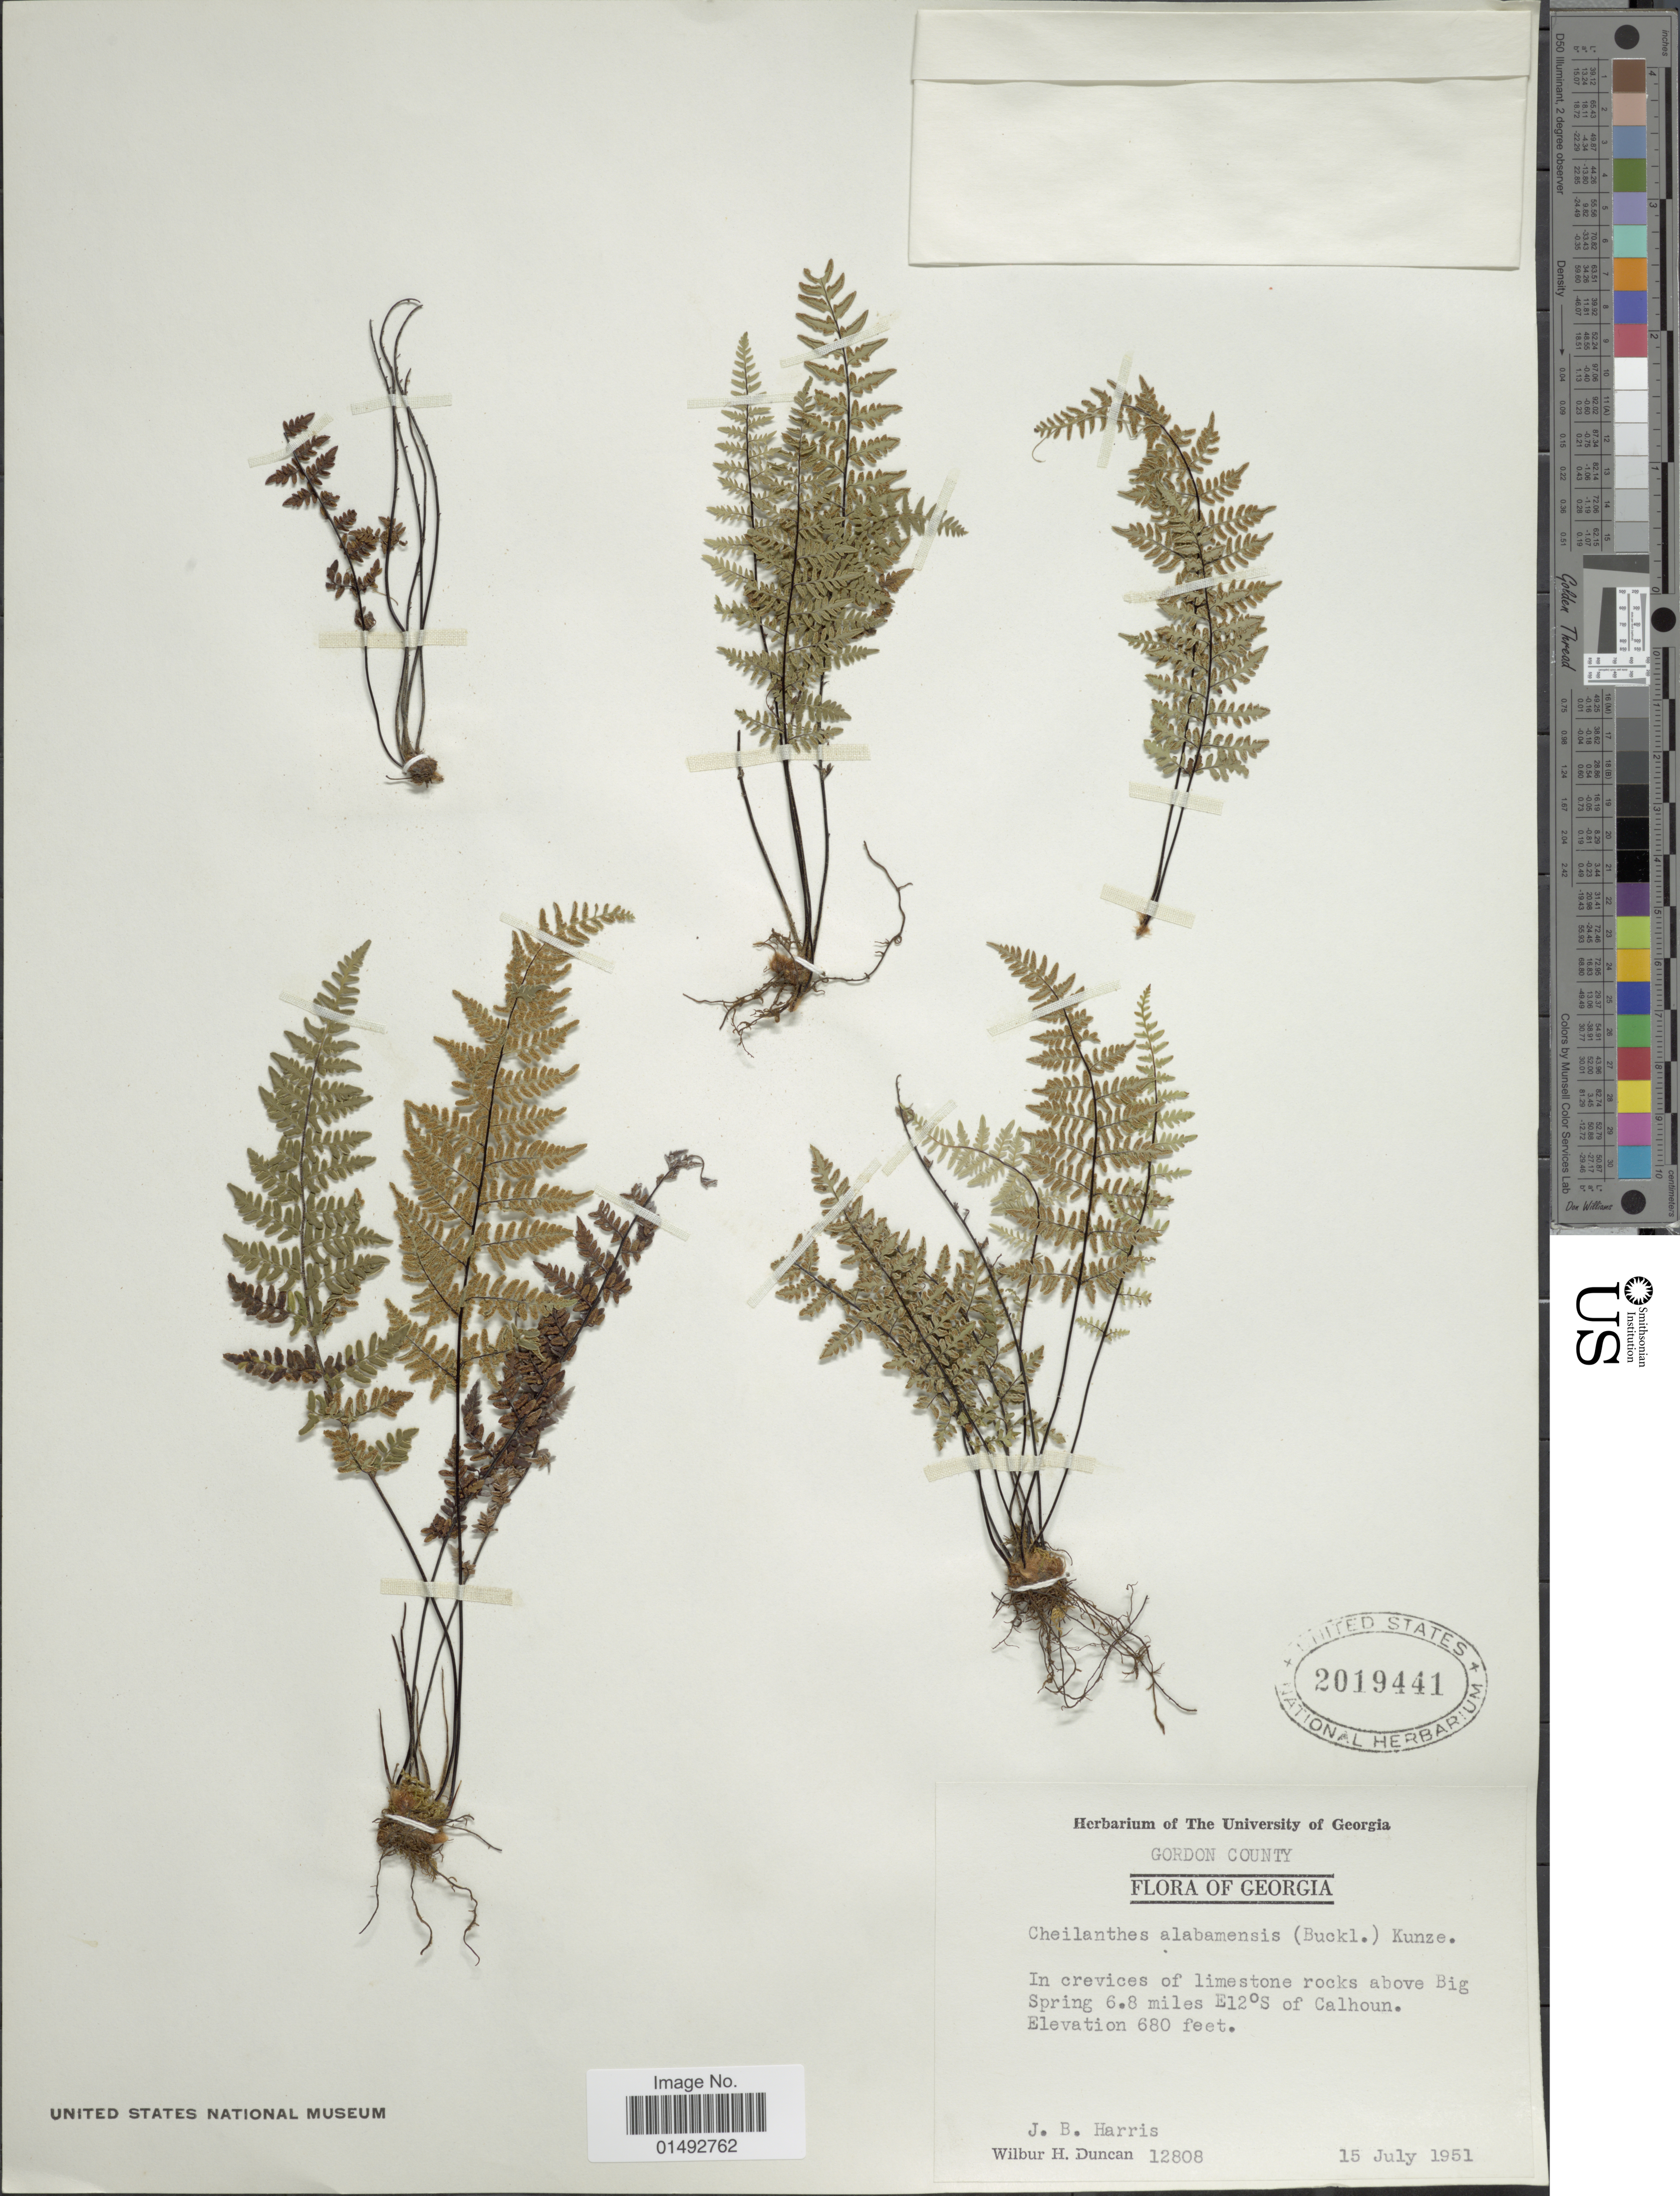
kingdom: Plantae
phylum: Tracheophyta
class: Polypodiopsida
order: Polypodiales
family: Pteridaceae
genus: Myriopteris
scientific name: Myriopteris alabamensis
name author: (Buckley) Grusz & Windham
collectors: J. B. Harris & W. H. Duncan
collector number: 12808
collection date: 1951-07-15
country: United States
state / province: Georgia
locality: Gordon County, In crevices of limestone rocks above Big Spring 6.8 miles E12°S of Calhoun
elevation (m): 207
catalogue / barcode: US 2019441